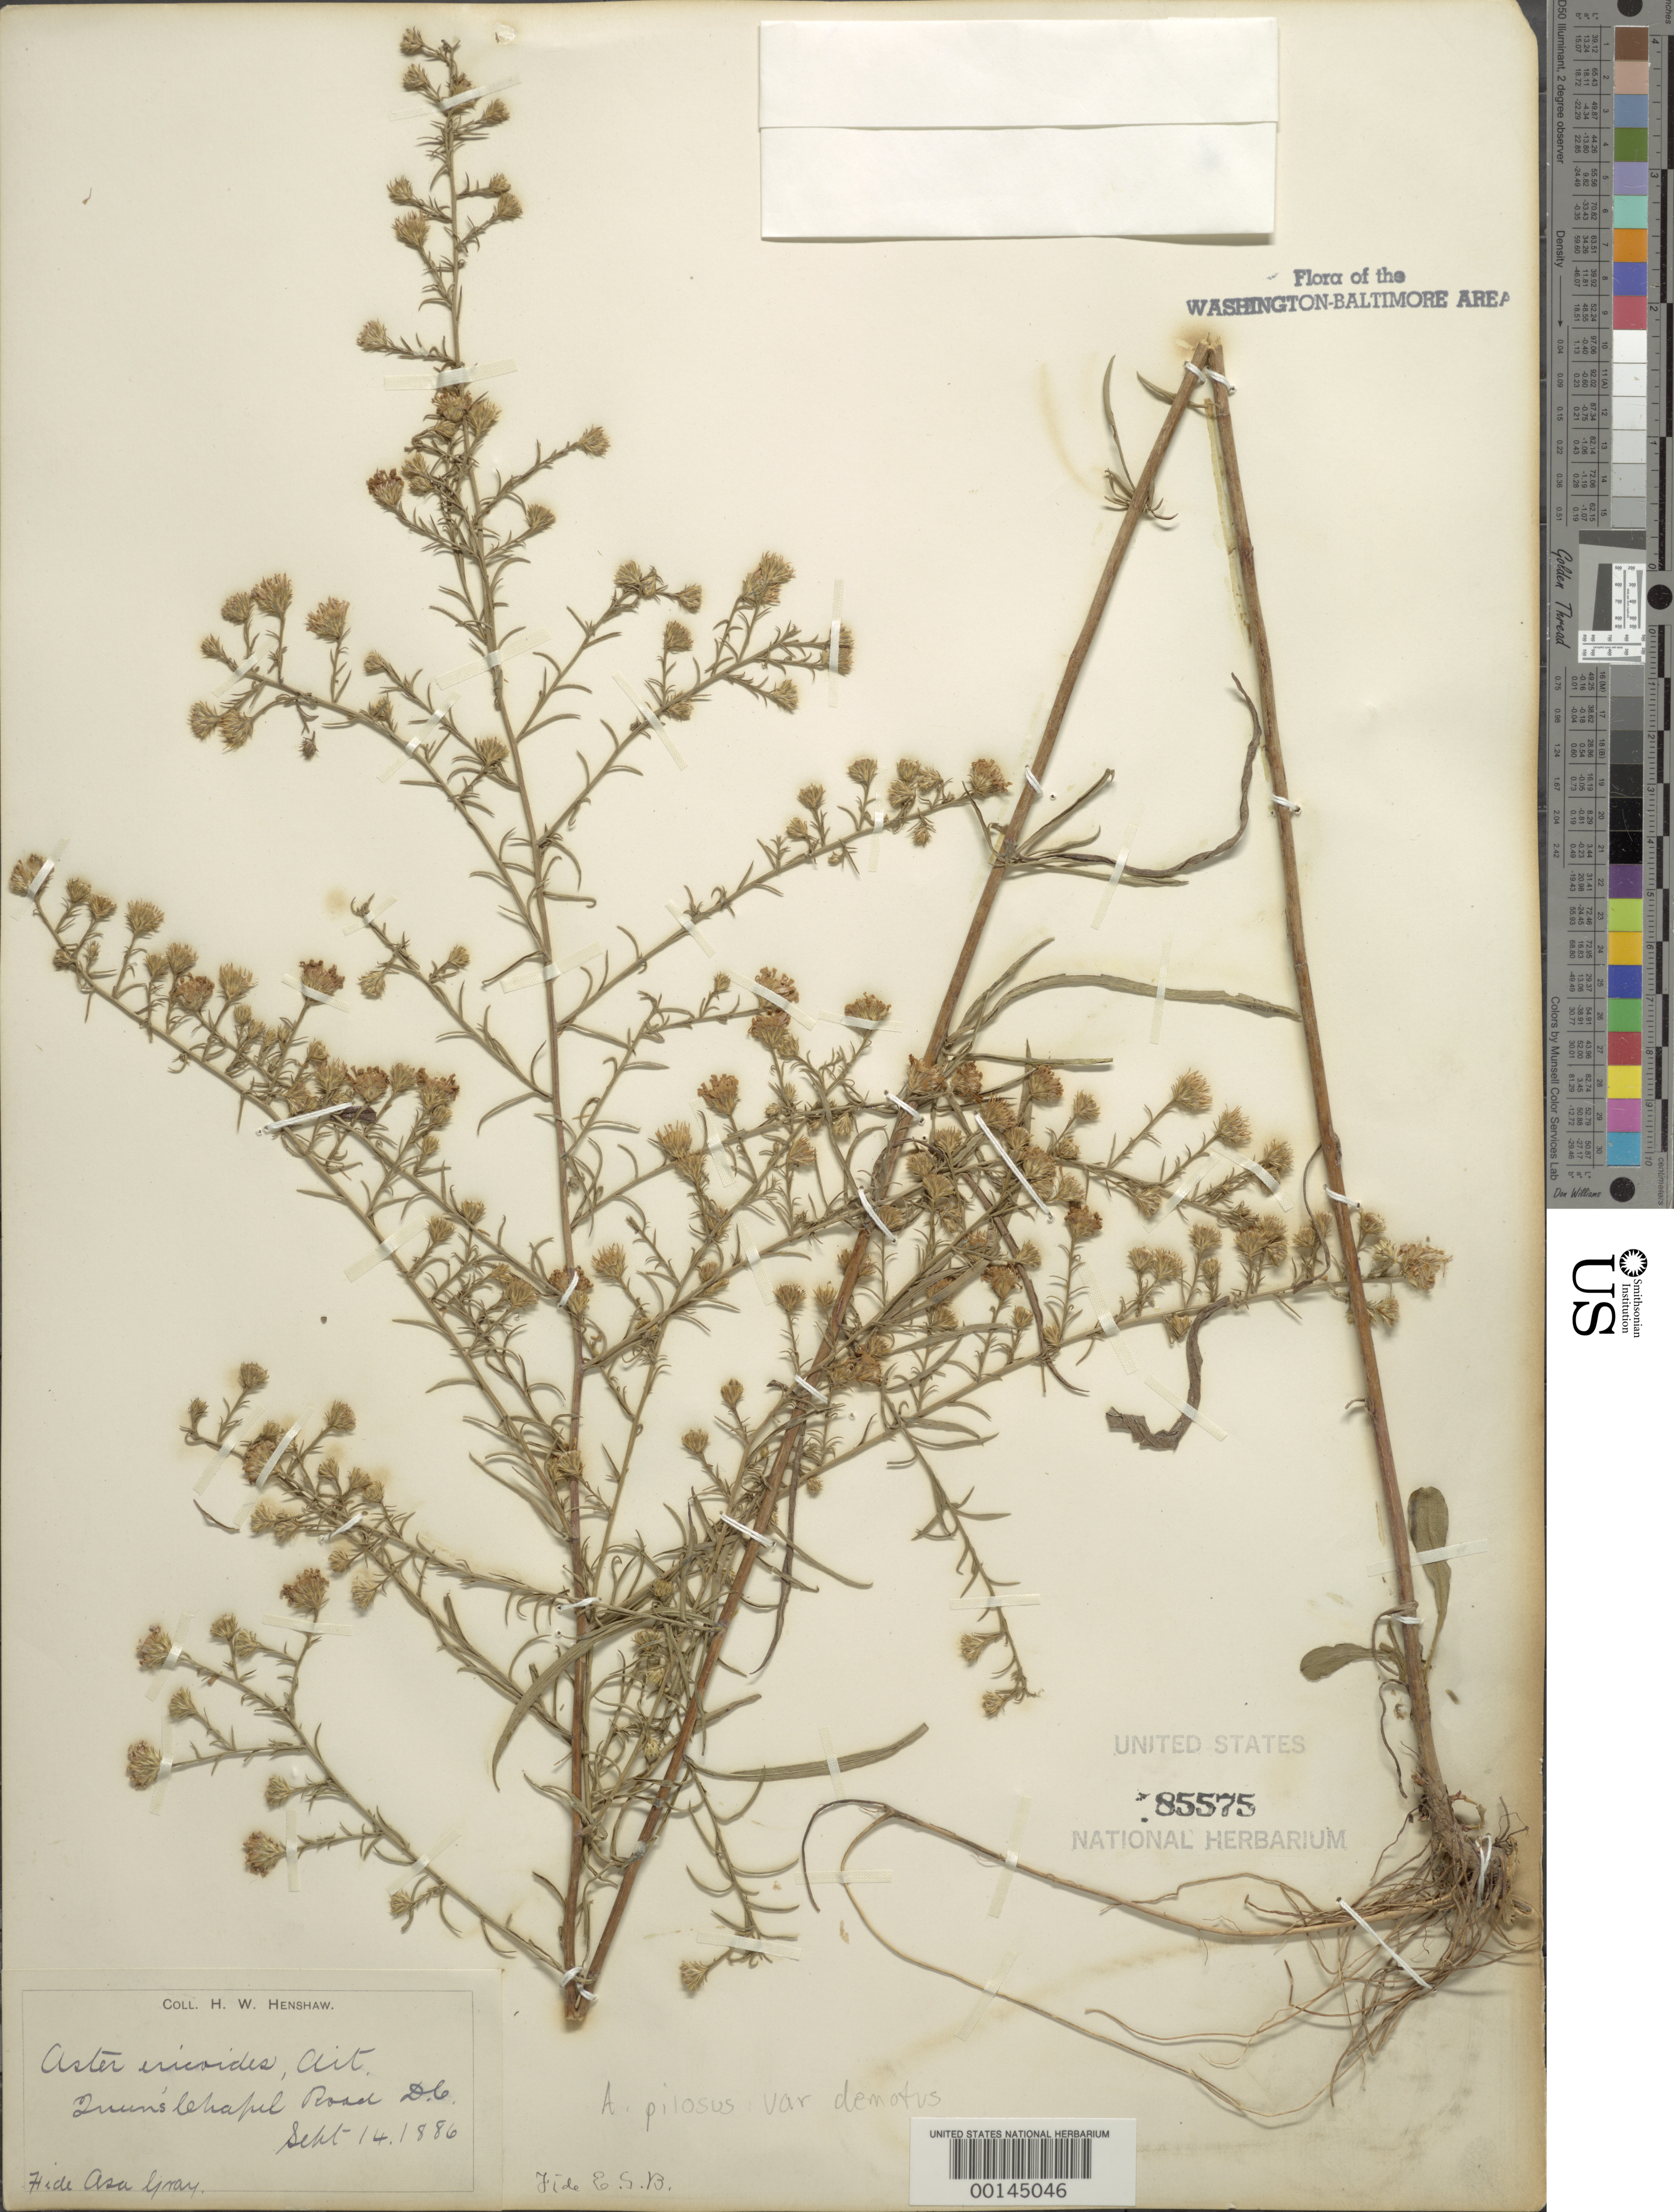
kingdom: Plantae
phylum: Tracheophyta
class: Magnoliopsida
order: Asterales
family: Asteraceae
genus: Symphyotrichum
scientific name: Symphyotrichum pilosum var. pringlei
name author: (A. Gray) G.L. Nesom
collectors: H. Henshaw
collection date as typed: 14 Sep 1886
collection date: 1886-09-14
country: United States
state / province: District of Columbia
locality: Queens Chapel Road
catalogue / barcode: US 85575